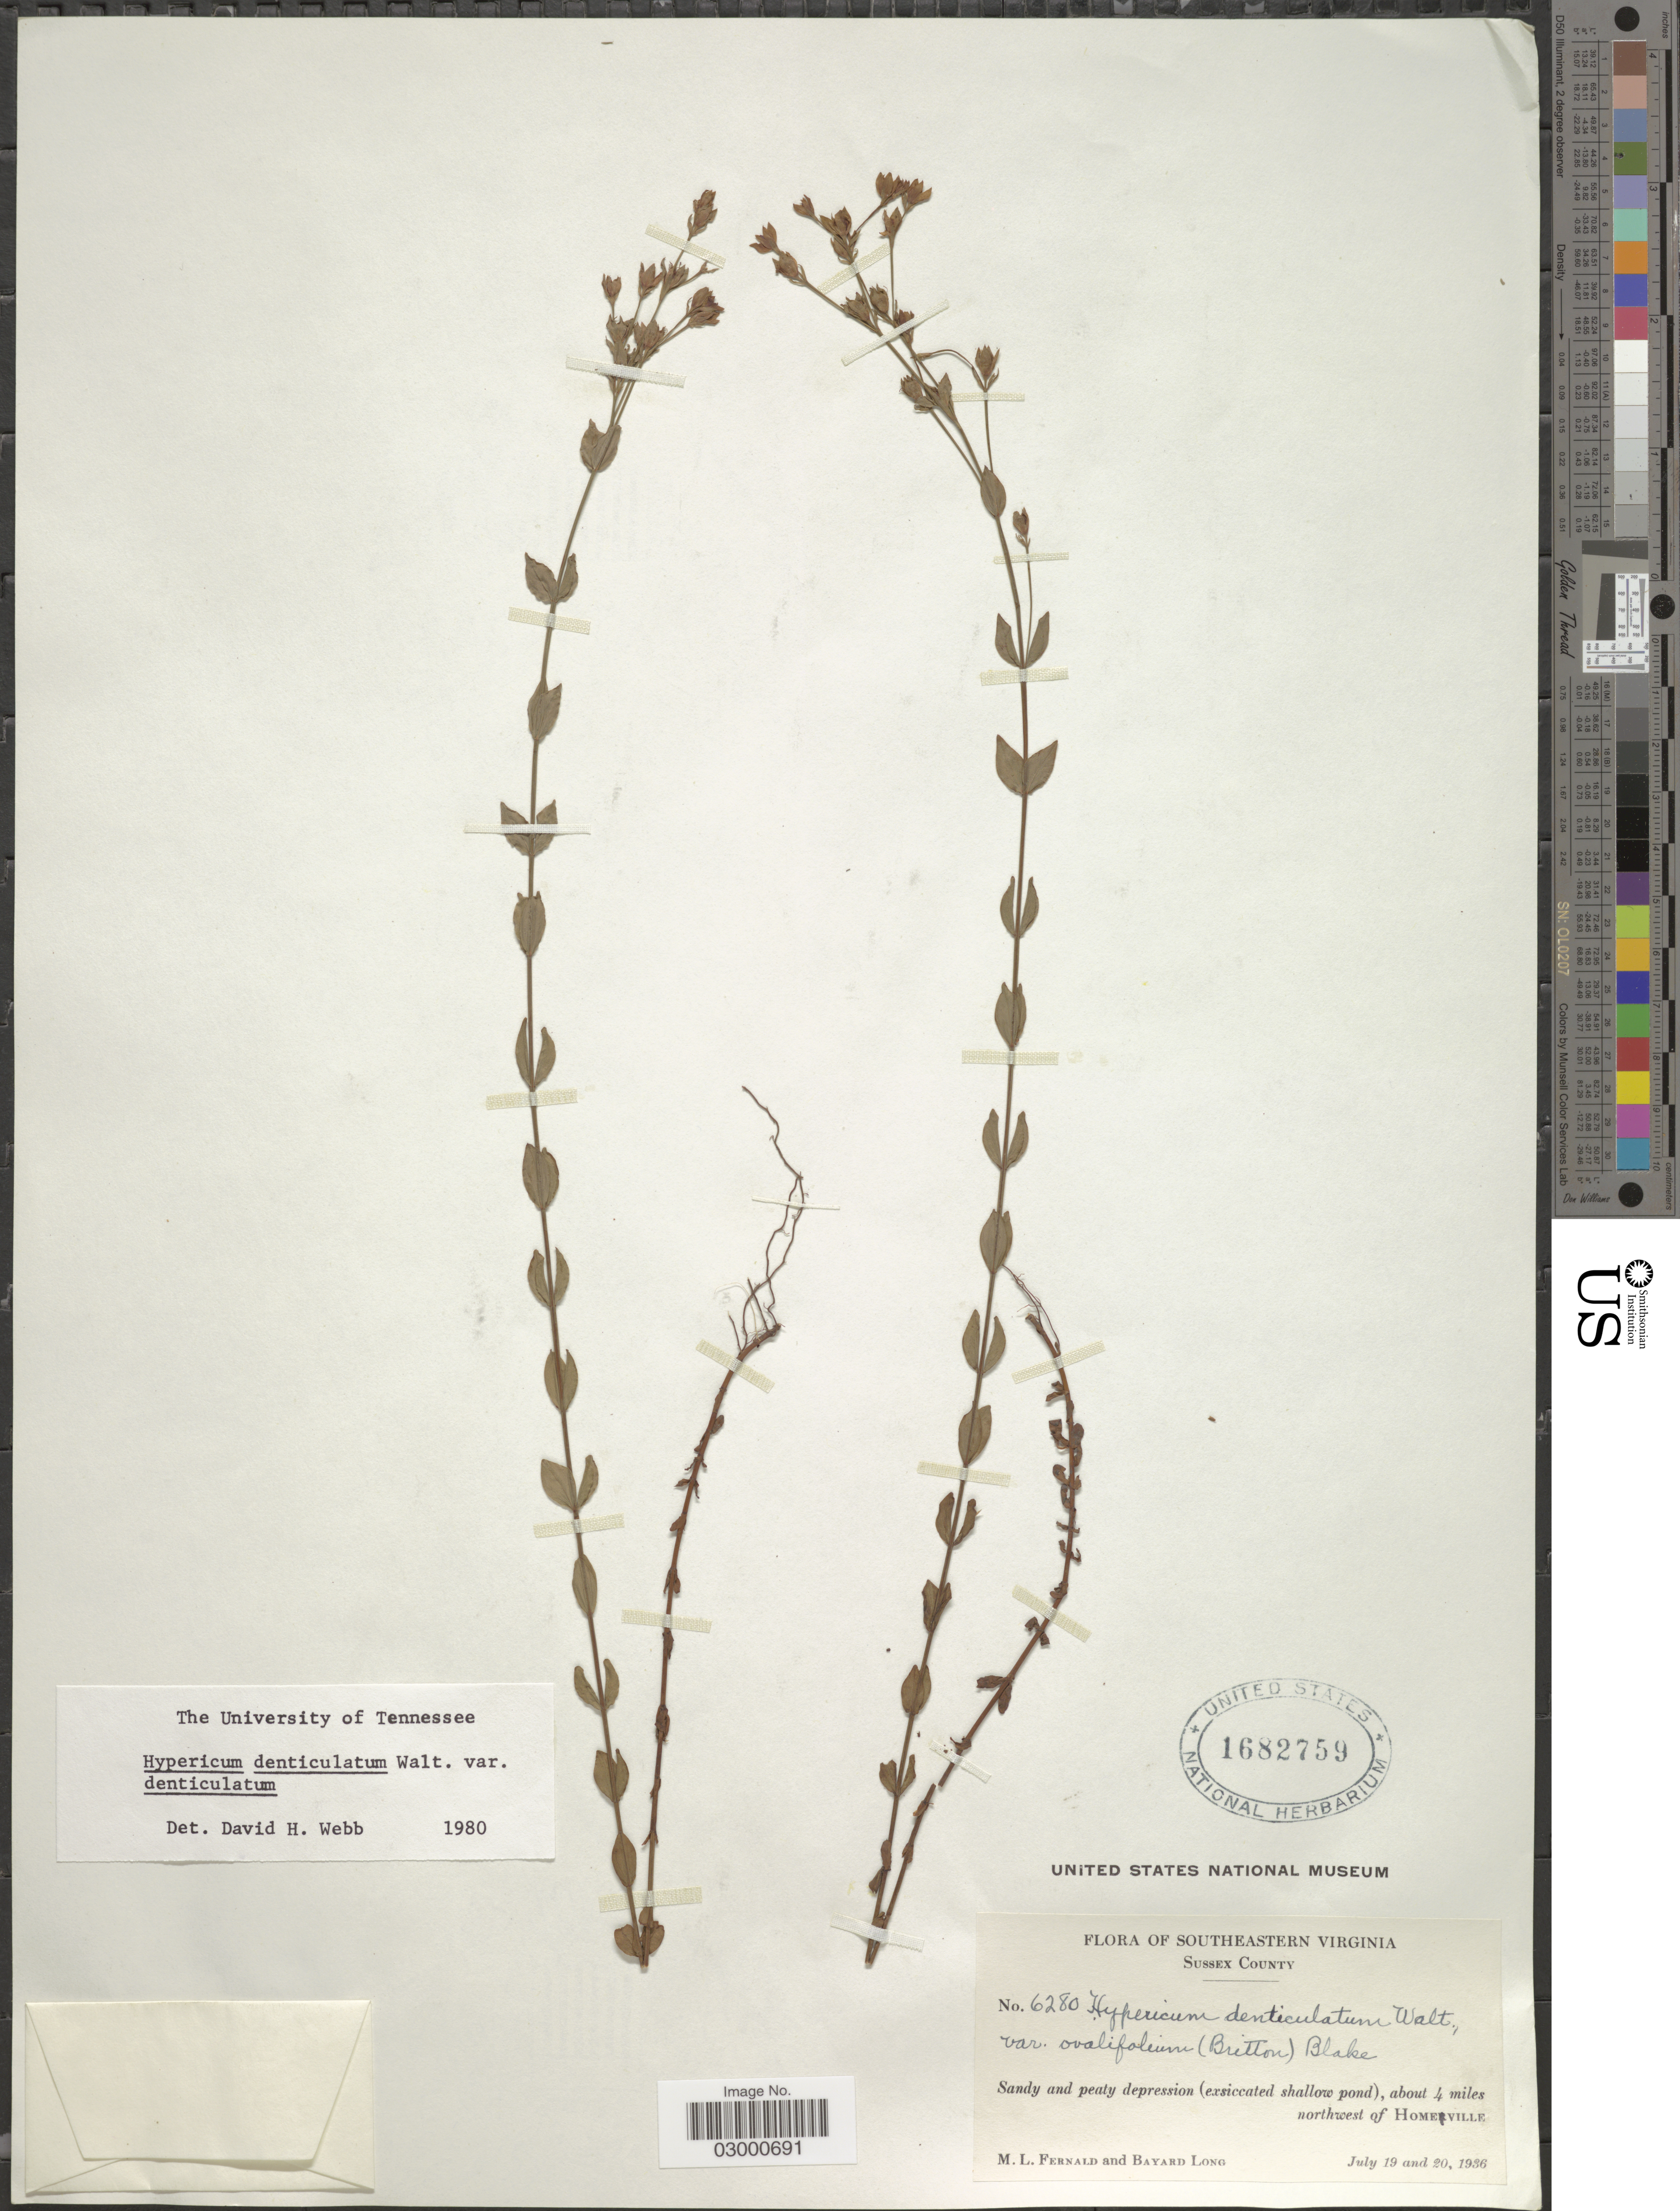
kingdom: Plantae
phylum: Tracheophyta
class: Magnoliopsida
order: Malpighiales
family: Hypericaceae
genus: Hypericum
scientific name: Hypericum denticulatum var. denticulatum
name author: Walter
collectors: M. L. Fernald & B. Long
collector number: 6280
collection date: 1936-07-19/1936-07-20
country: United States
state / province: Virginia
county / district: Sussex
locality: Southeastern Virginia. Sussex County. About 4 miles northwest of Homeville.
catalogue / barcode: US 1682759